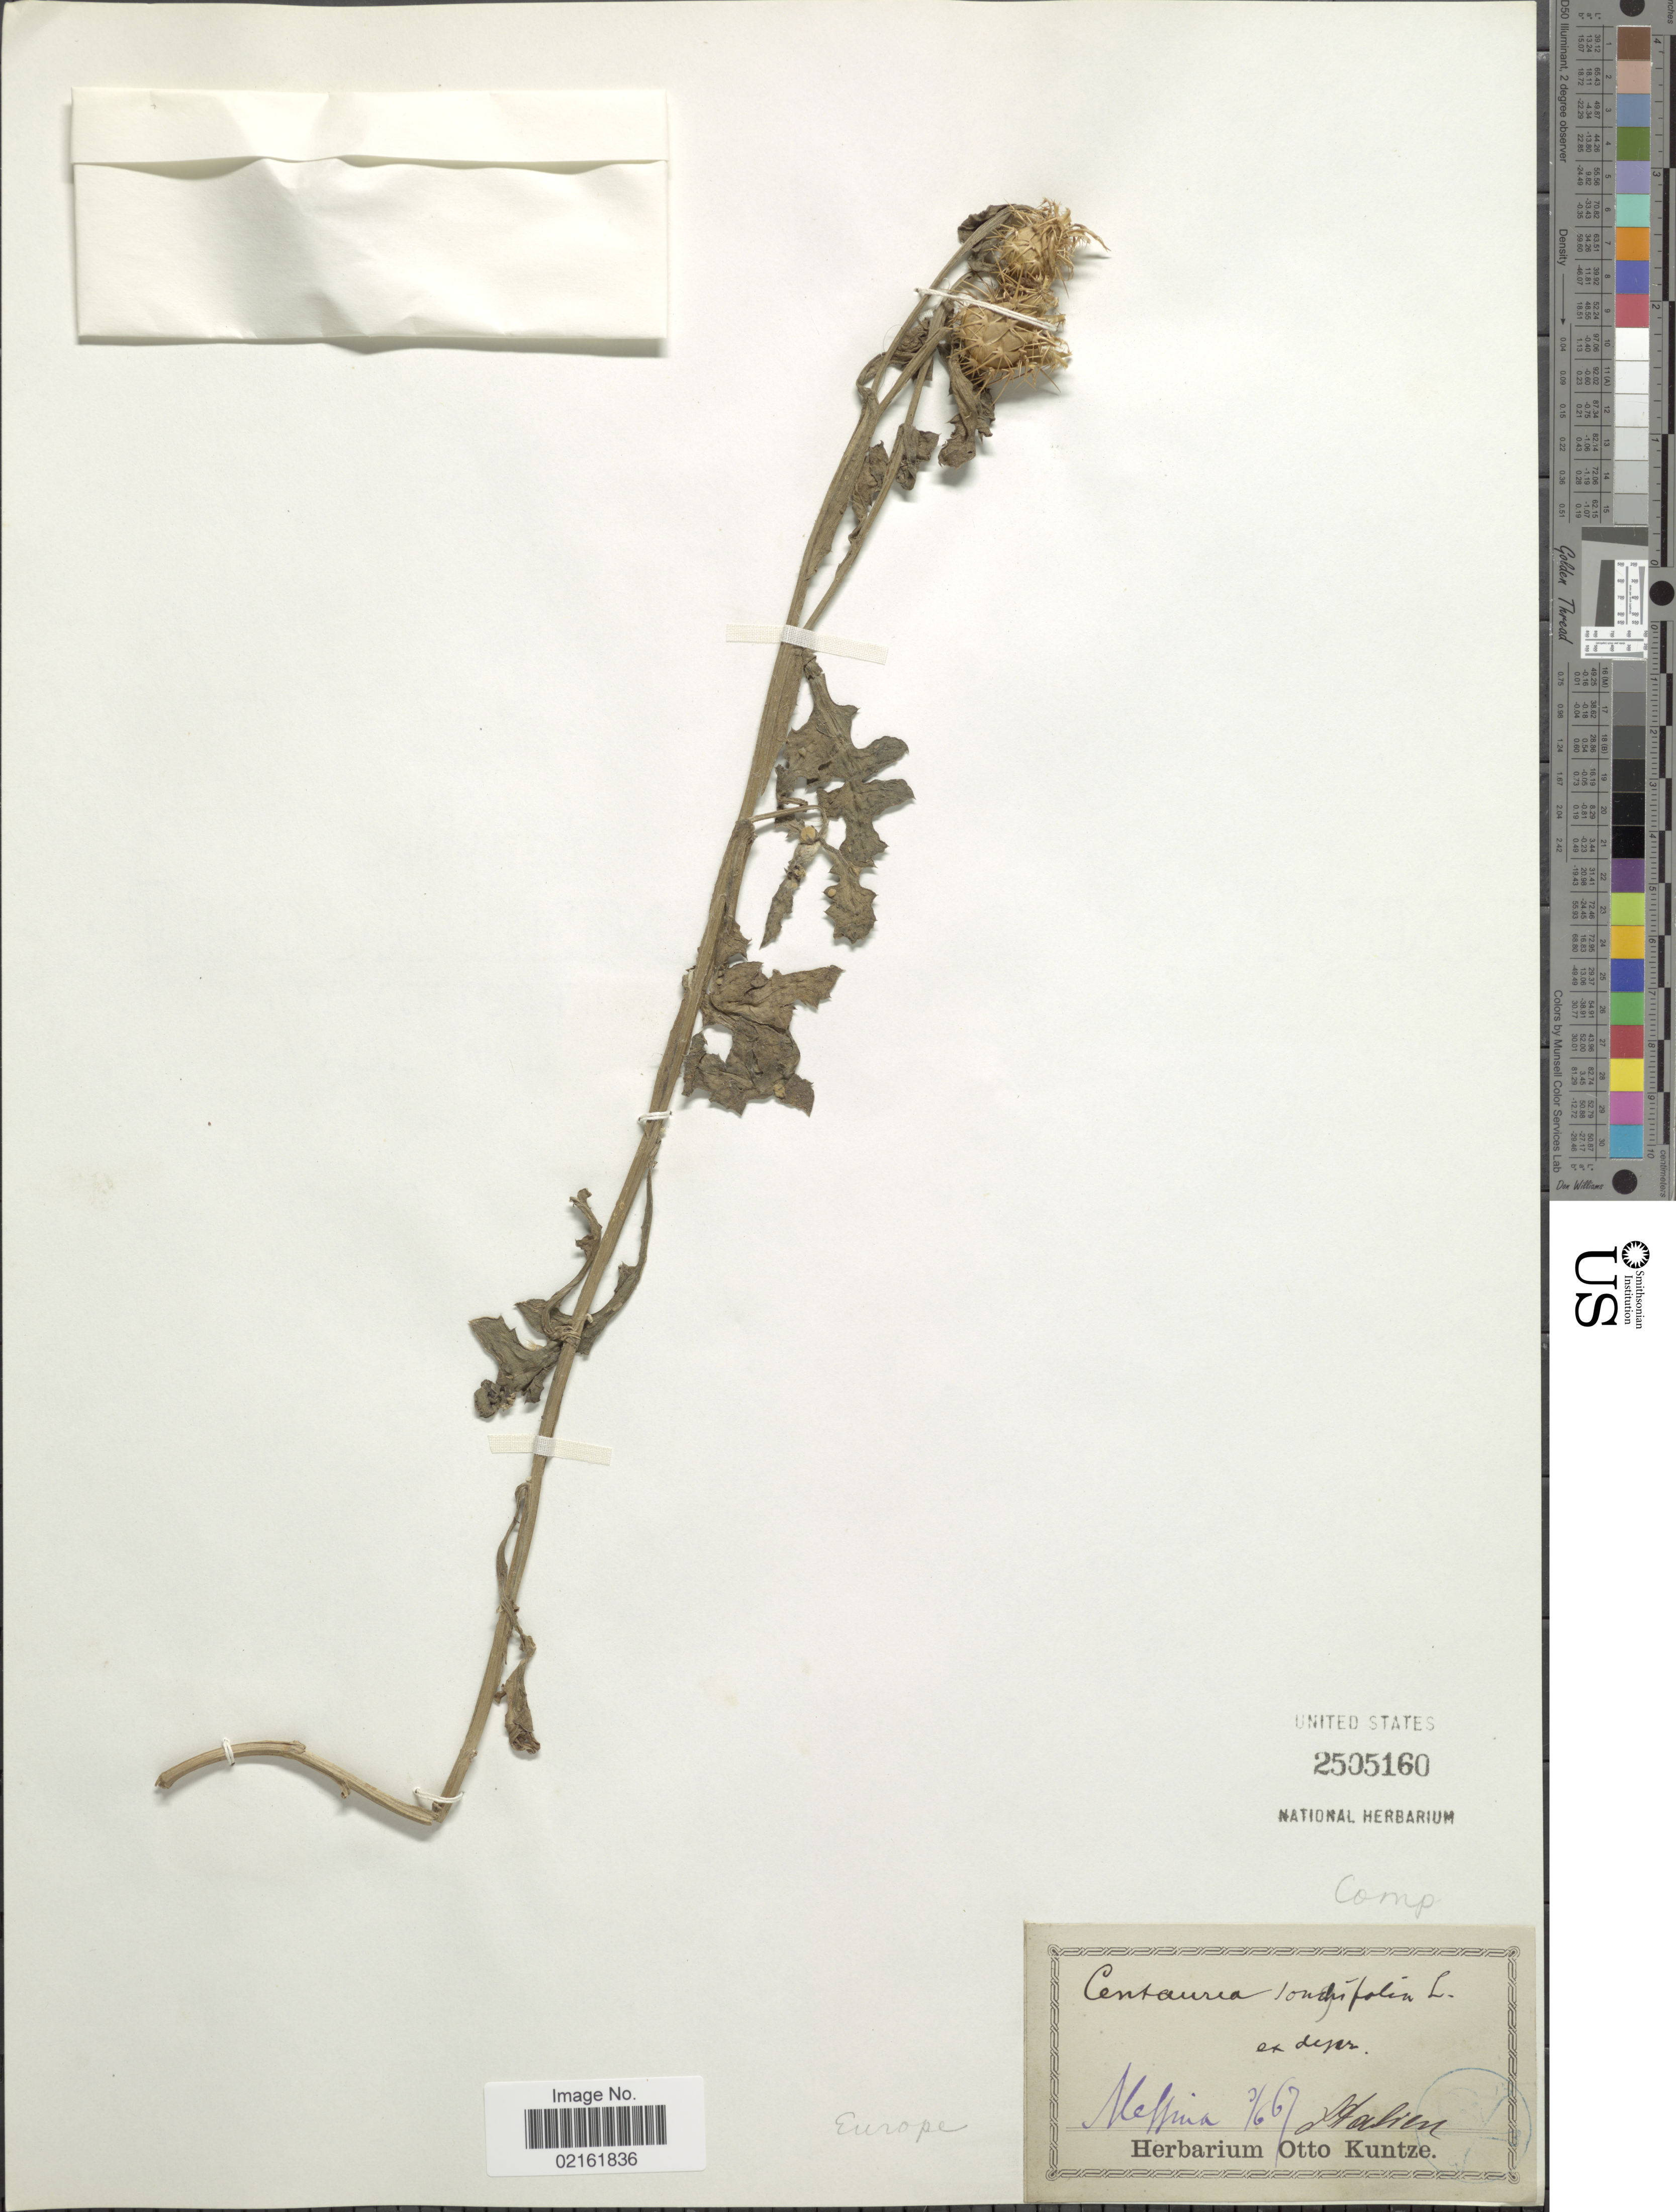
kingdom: Plantae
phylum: Tracheophyta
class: Magnoliopsida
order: Asterales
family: Asteraceae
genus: Centaurea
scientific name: Centaurea sp.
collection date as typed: Transcribed d/m/y: 3/6/67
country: Italy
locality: Messina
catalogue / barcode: US 2505160